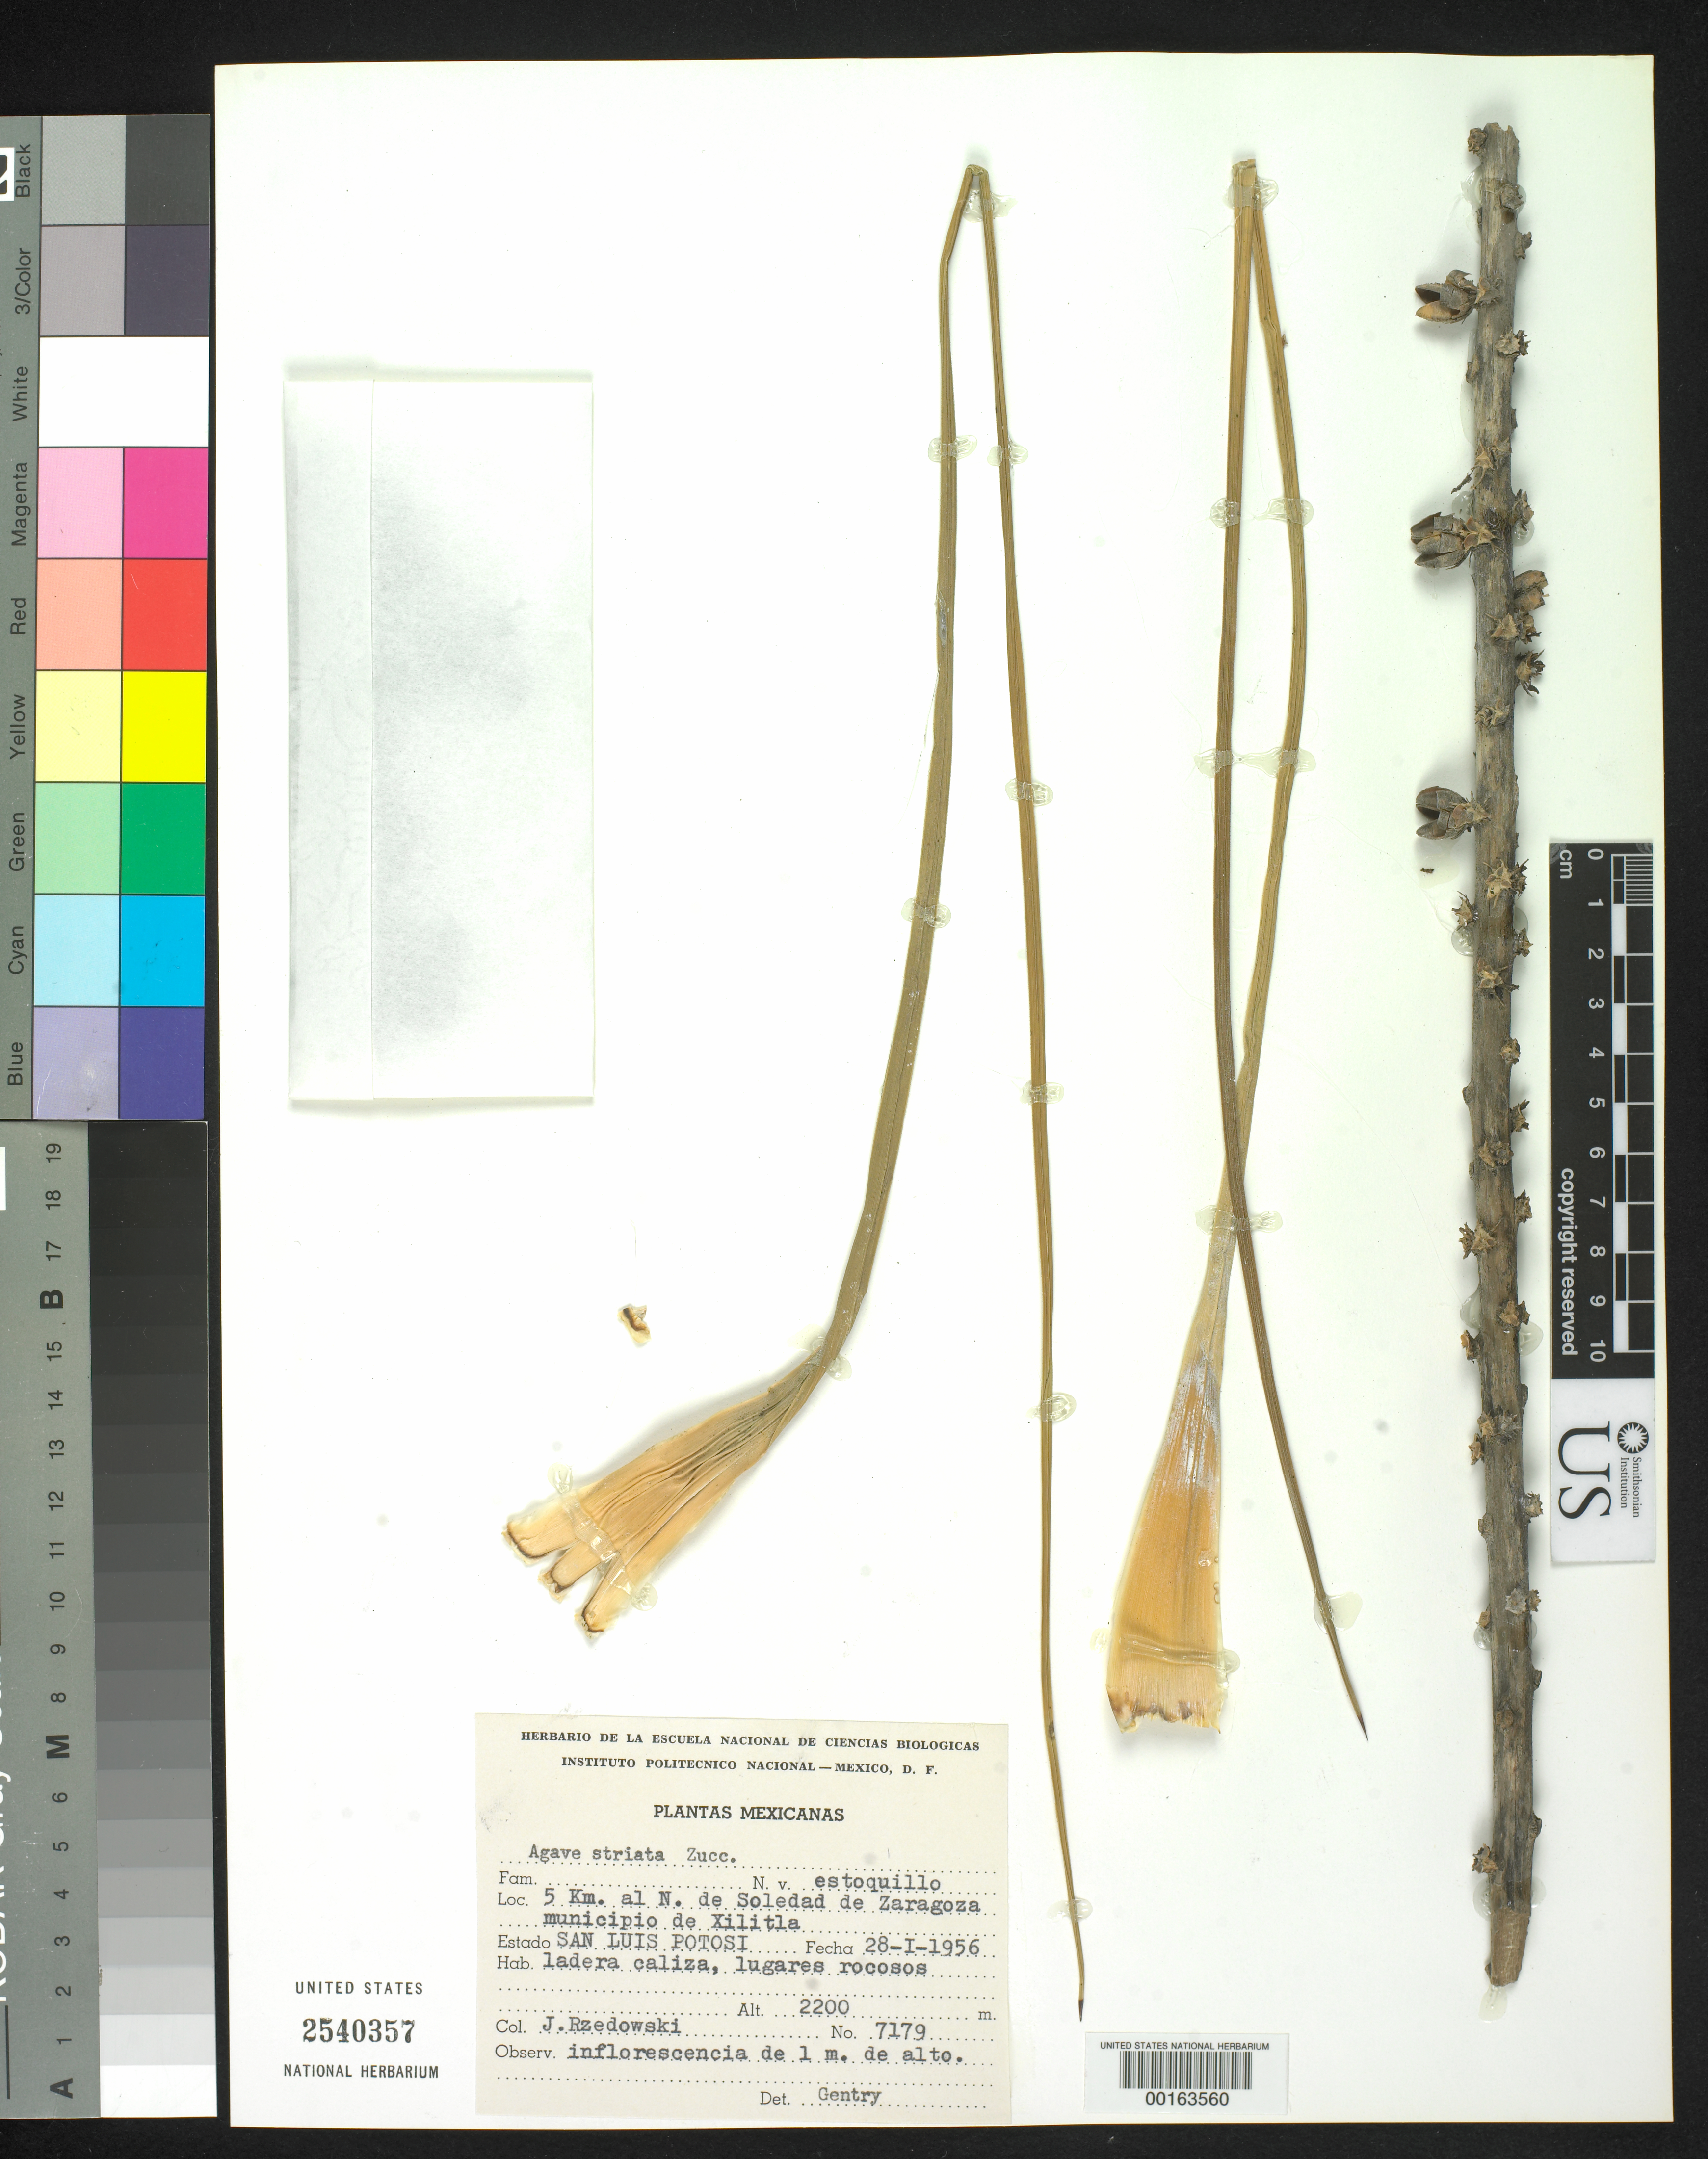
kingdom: Plantae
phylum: Tracheophyta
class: Liliopsida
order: Asparagales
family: Asparagaceae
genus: Agave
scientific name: Agave striata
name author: Zucc.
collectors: J. Rzedowski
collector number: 7179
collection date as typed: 28 Jan 1956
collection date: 1956-01-28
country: Mexico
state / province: San Luis Potosí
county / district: Xilitla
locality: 5 km N of Soledad de Zaragoza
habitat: Rocky slope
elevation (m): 2200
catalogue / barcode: US 2540357